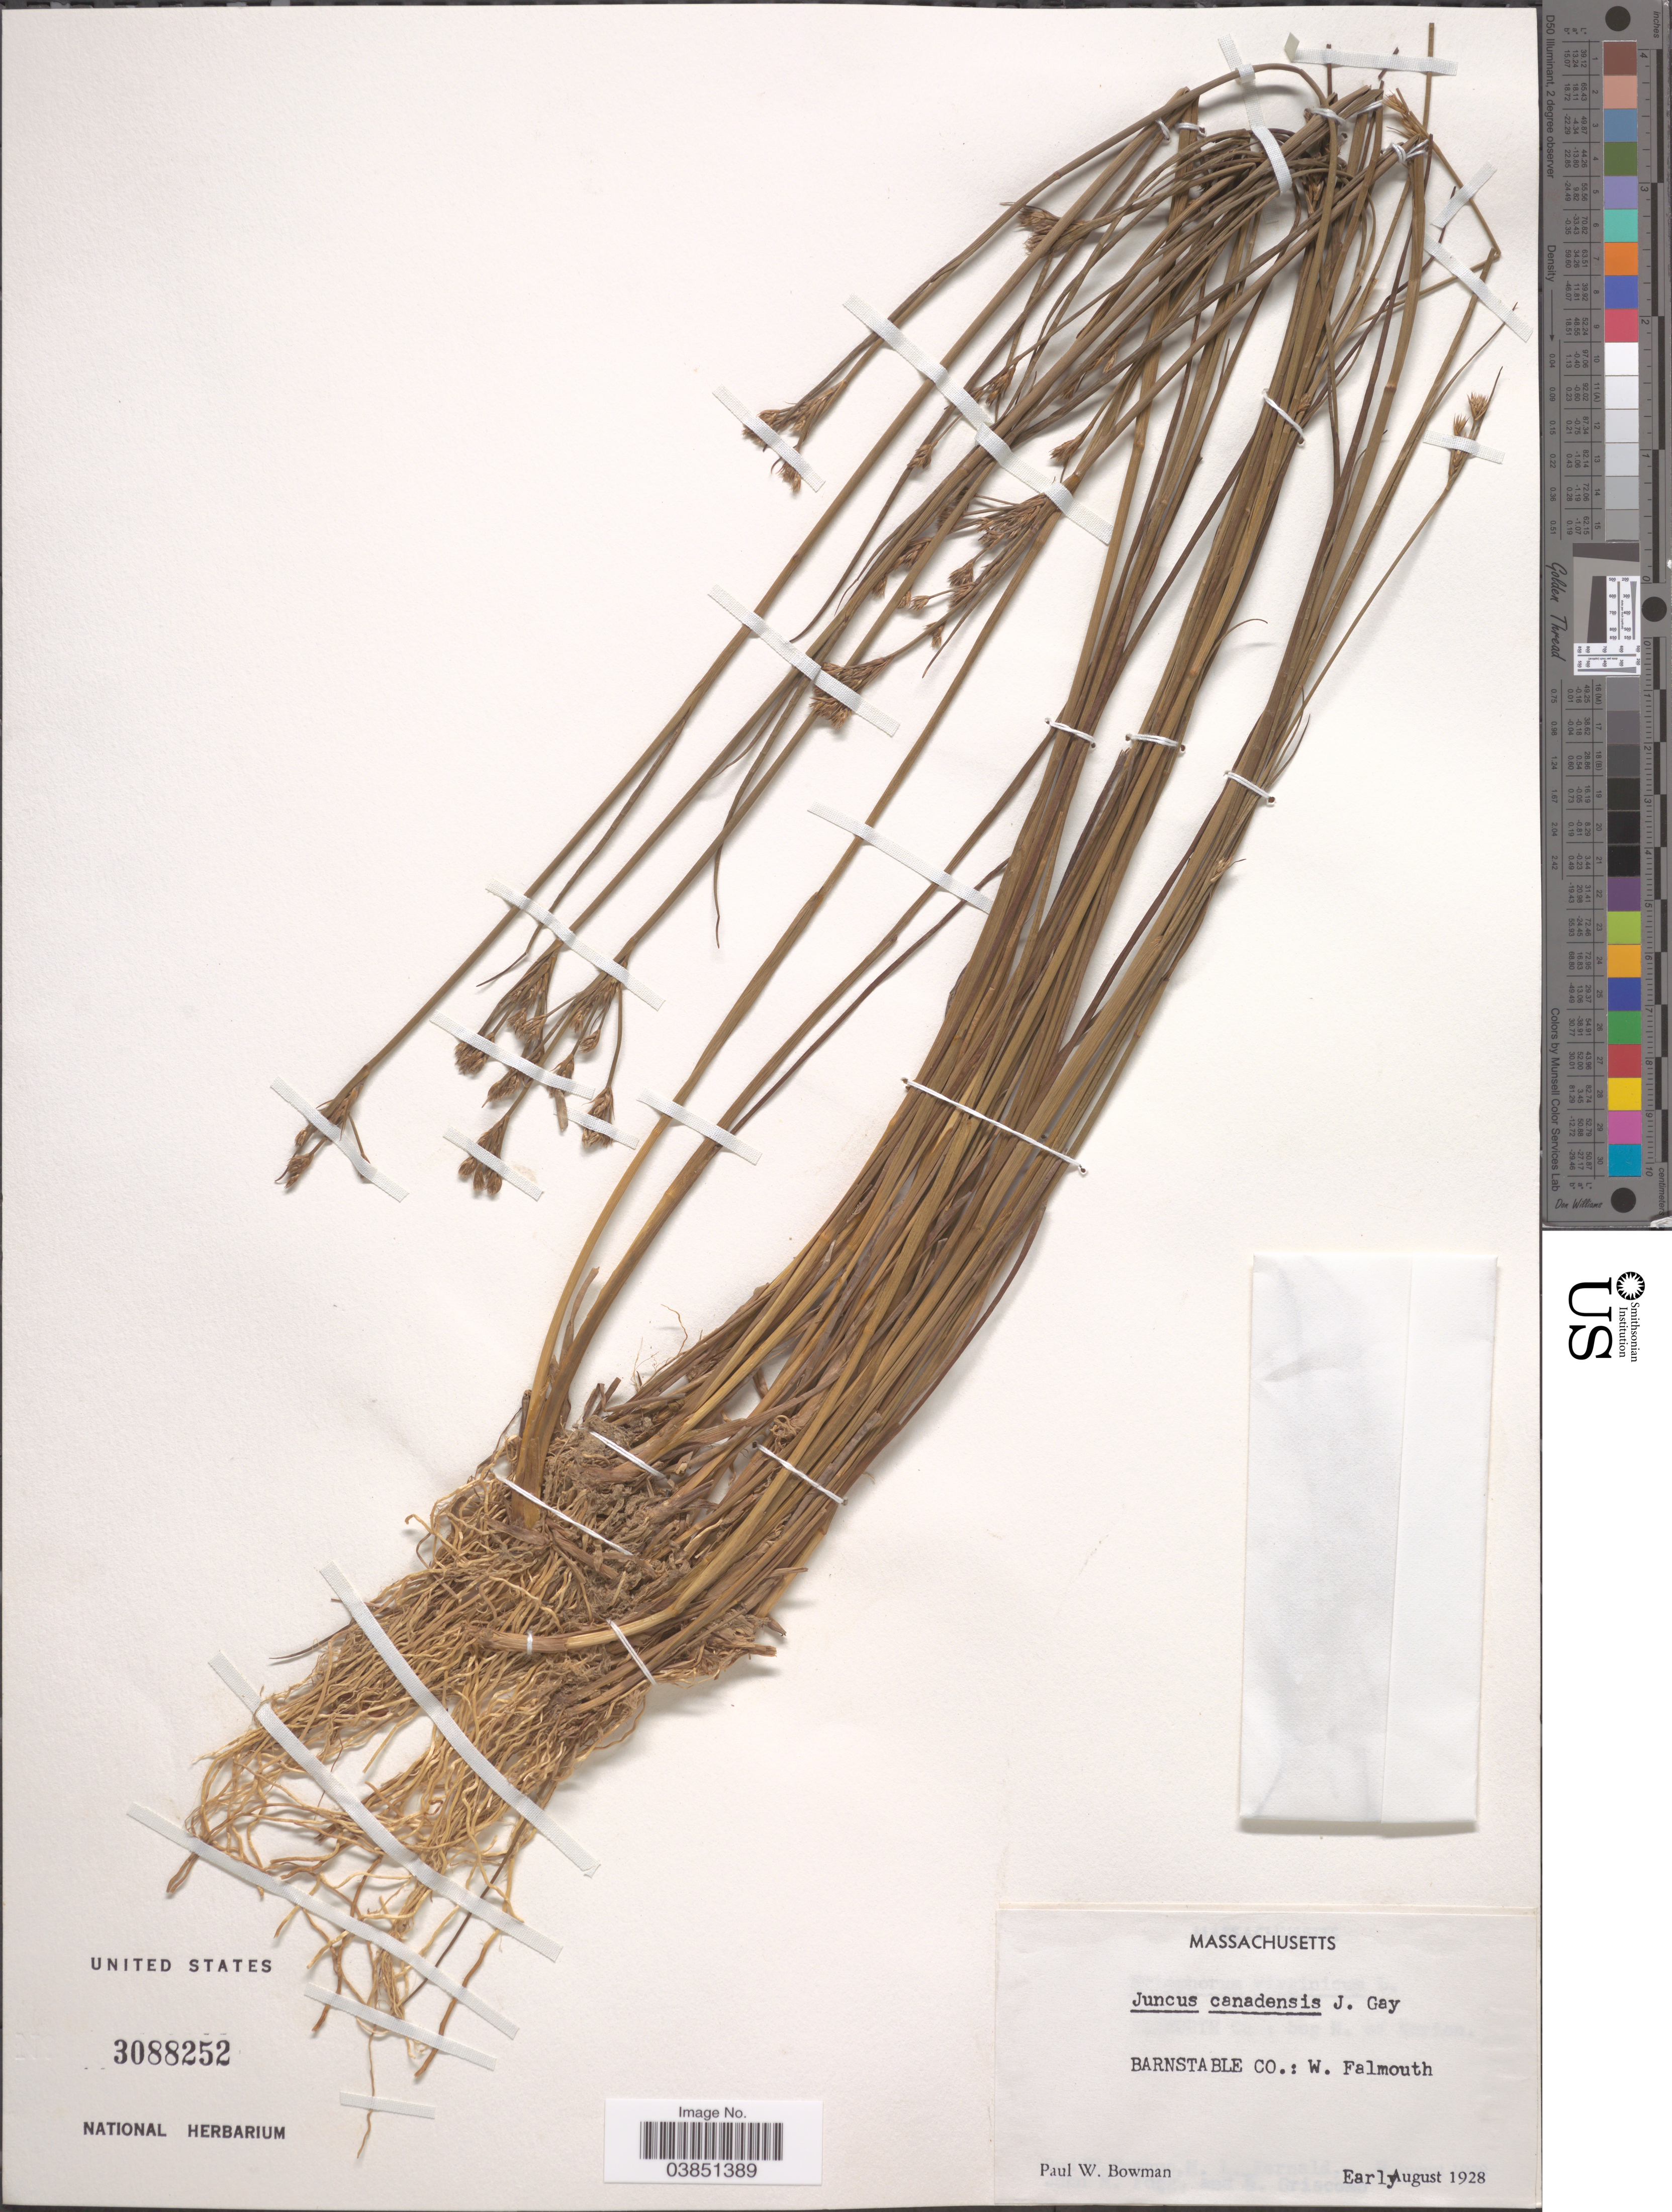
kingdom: Plantae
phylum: Tracheophyta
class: Liliopsida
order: Poales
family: Juncaceae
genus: Juncus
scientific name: Juncus canadensis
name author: J. Gay ex Laharpe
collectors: P. Bowman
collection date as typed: Early August 1928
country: United States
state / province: Massachusetts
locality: Barnstable Co.: W. Falmouth.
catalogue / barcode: US 3088252